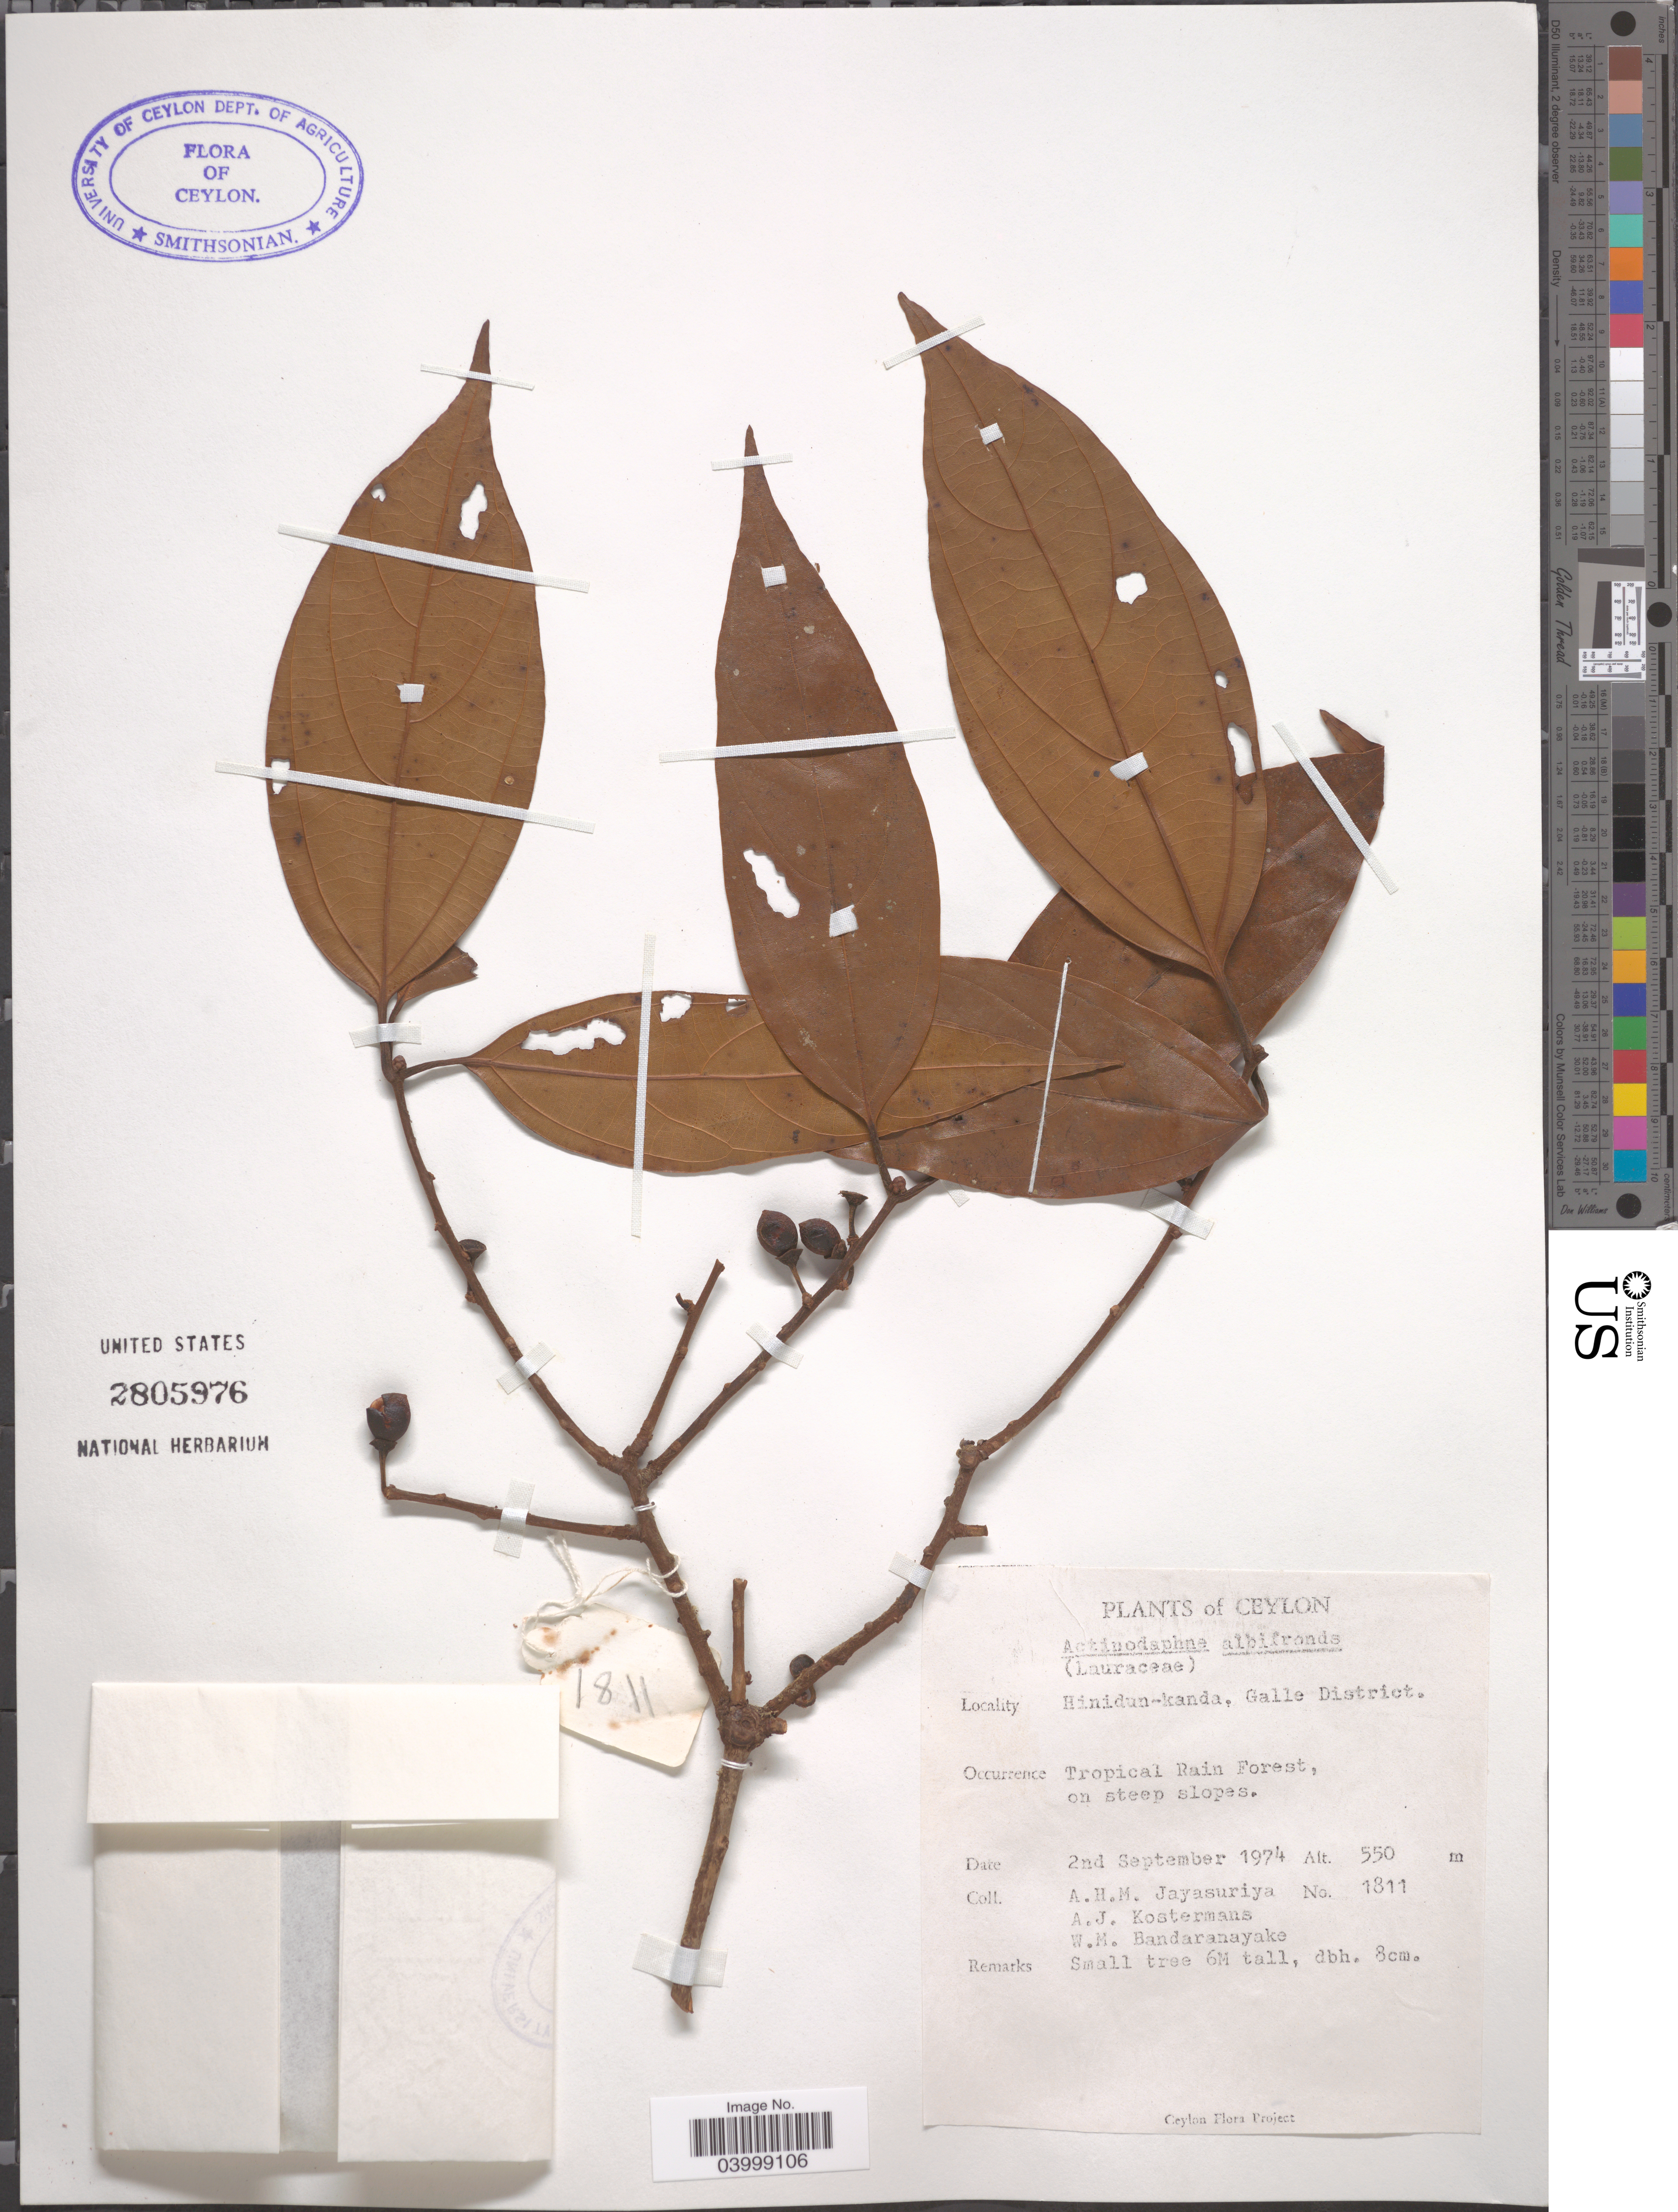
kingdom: Plantae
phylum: Tracheophyta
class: Magnoliopsida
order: Laurales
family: Lauraceae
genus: Actinodaphne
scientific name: Actinodaphne albifrons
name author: Kosterm.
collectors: A. H. Jayasuriya, A. J. G. Kostermans & W. Bandaranayake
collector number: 1811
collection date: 1974-09-02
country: Sri Lanka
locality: Ceylon. Hinidun-kanda, Galle District. Tropical Rain Forest, on steep slopes.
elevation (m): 550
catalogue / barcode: US 2805976